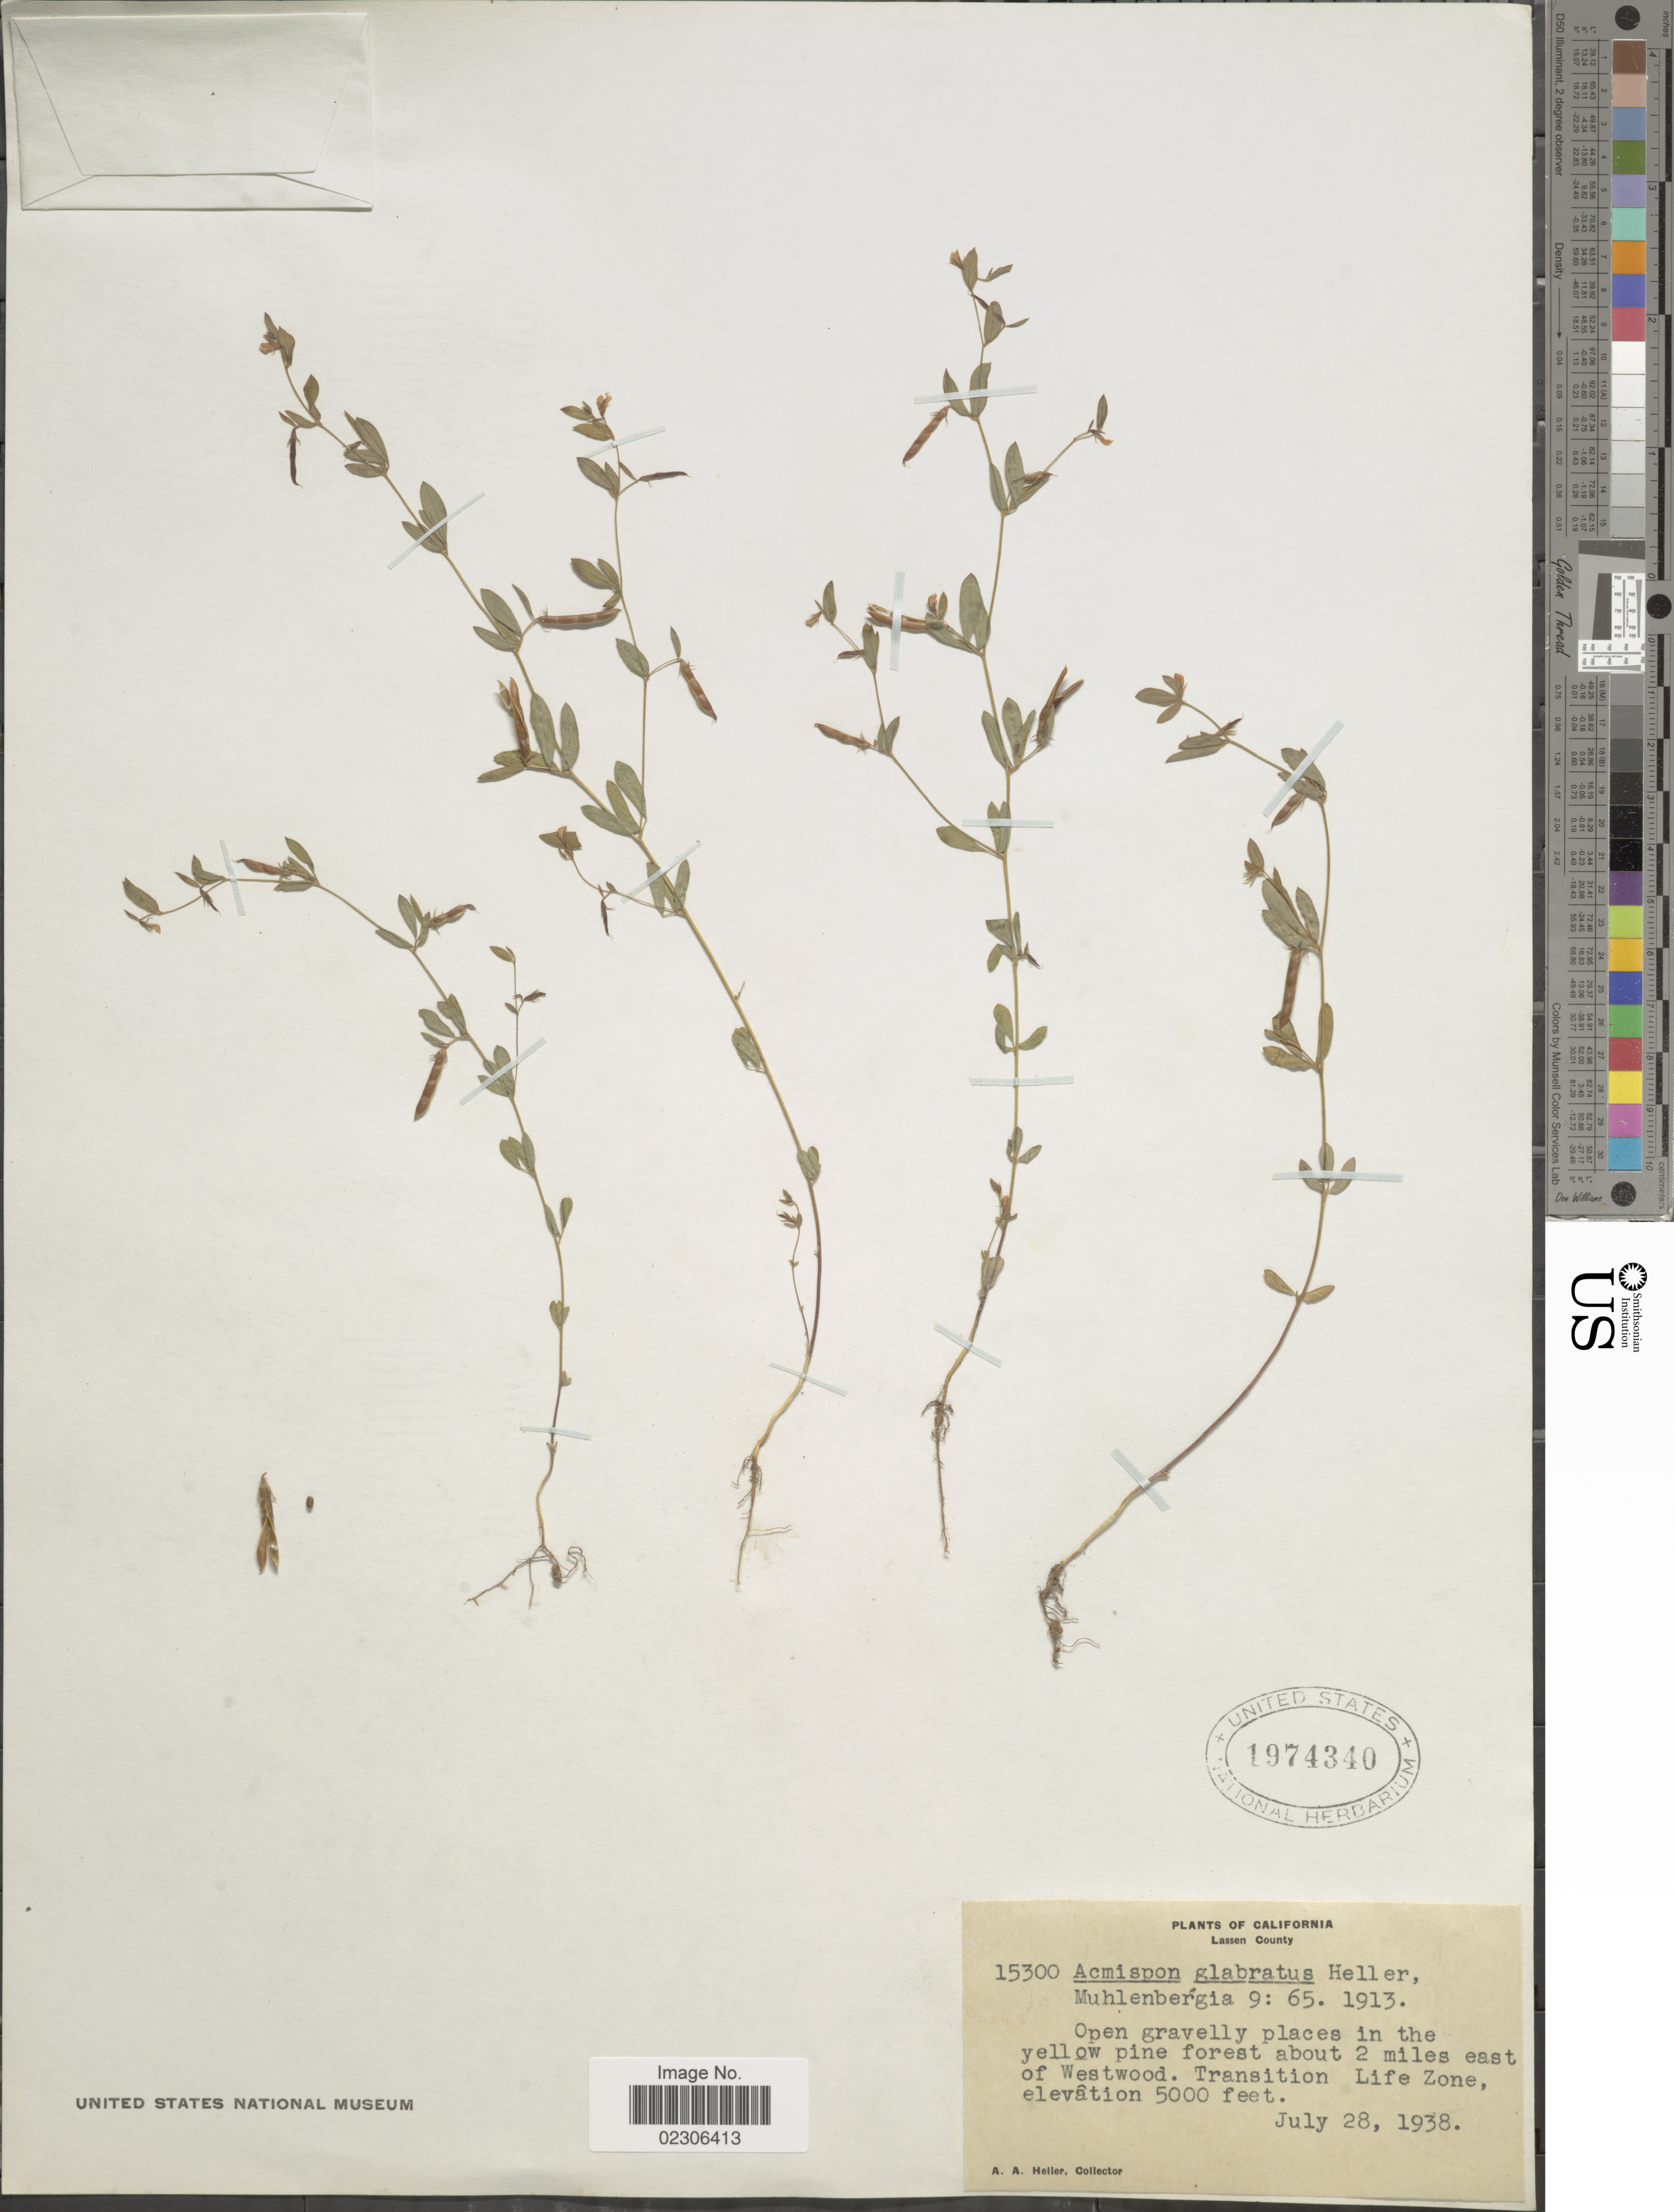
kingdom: Plantae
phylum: Tracheophyta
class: Magnoliopsida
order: Fabales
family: Fabaceae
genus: Acmispon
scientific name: Acmispon americanus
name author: (Nutt.) Rydb.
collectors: A. A. Heller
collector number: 15300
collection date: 1938-07-28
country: United States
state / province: California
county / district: Lassen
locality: Lassen County, about 2 miles east of Westwood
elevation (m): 1524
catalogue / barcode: US 1974340